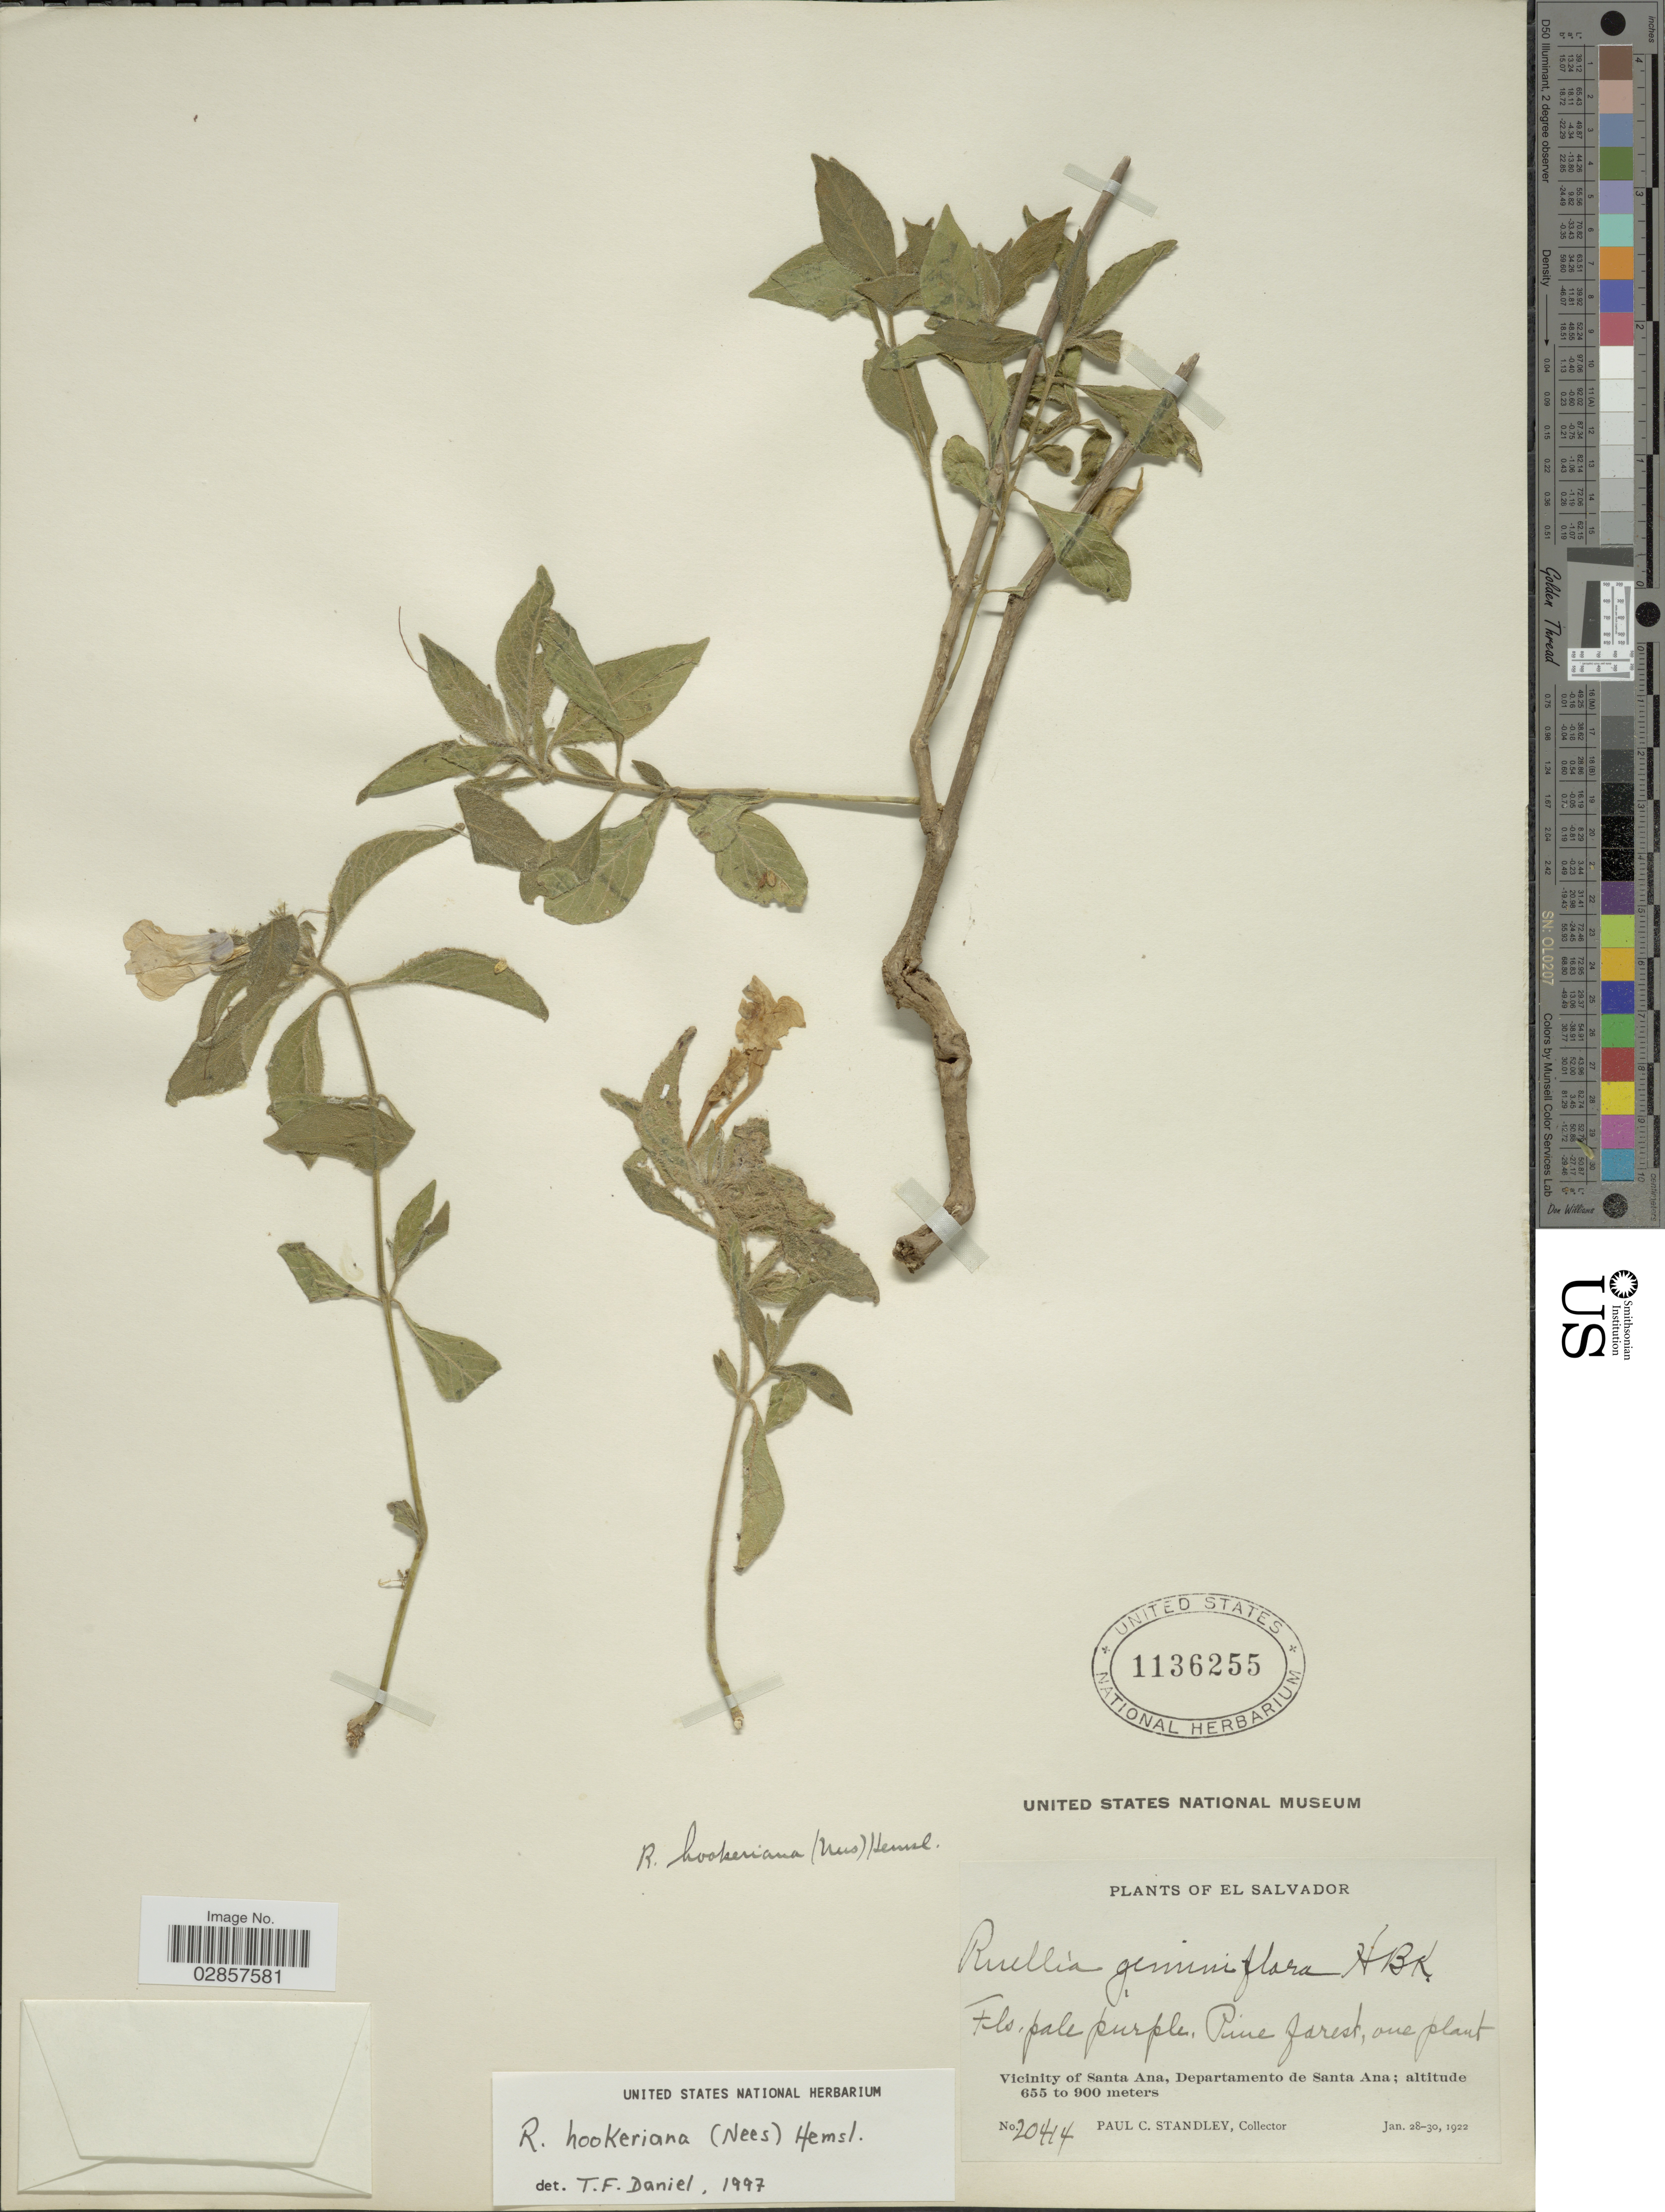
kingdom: Plantae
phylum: Tracheophyta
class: Magnoliopsida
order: Lamiales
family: Acanthaceae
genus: Ruellia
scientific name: Ruellia hookeriana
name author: (Nees) Hemsl.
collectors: P. C. Standley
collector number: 20414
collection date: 1922-01-28/1922-01-30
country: El Salvador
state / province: Santa Ana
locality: Vicinity of Santa Ana, Departamento de Santa Ana.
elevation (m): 655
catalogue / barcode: US 1136255